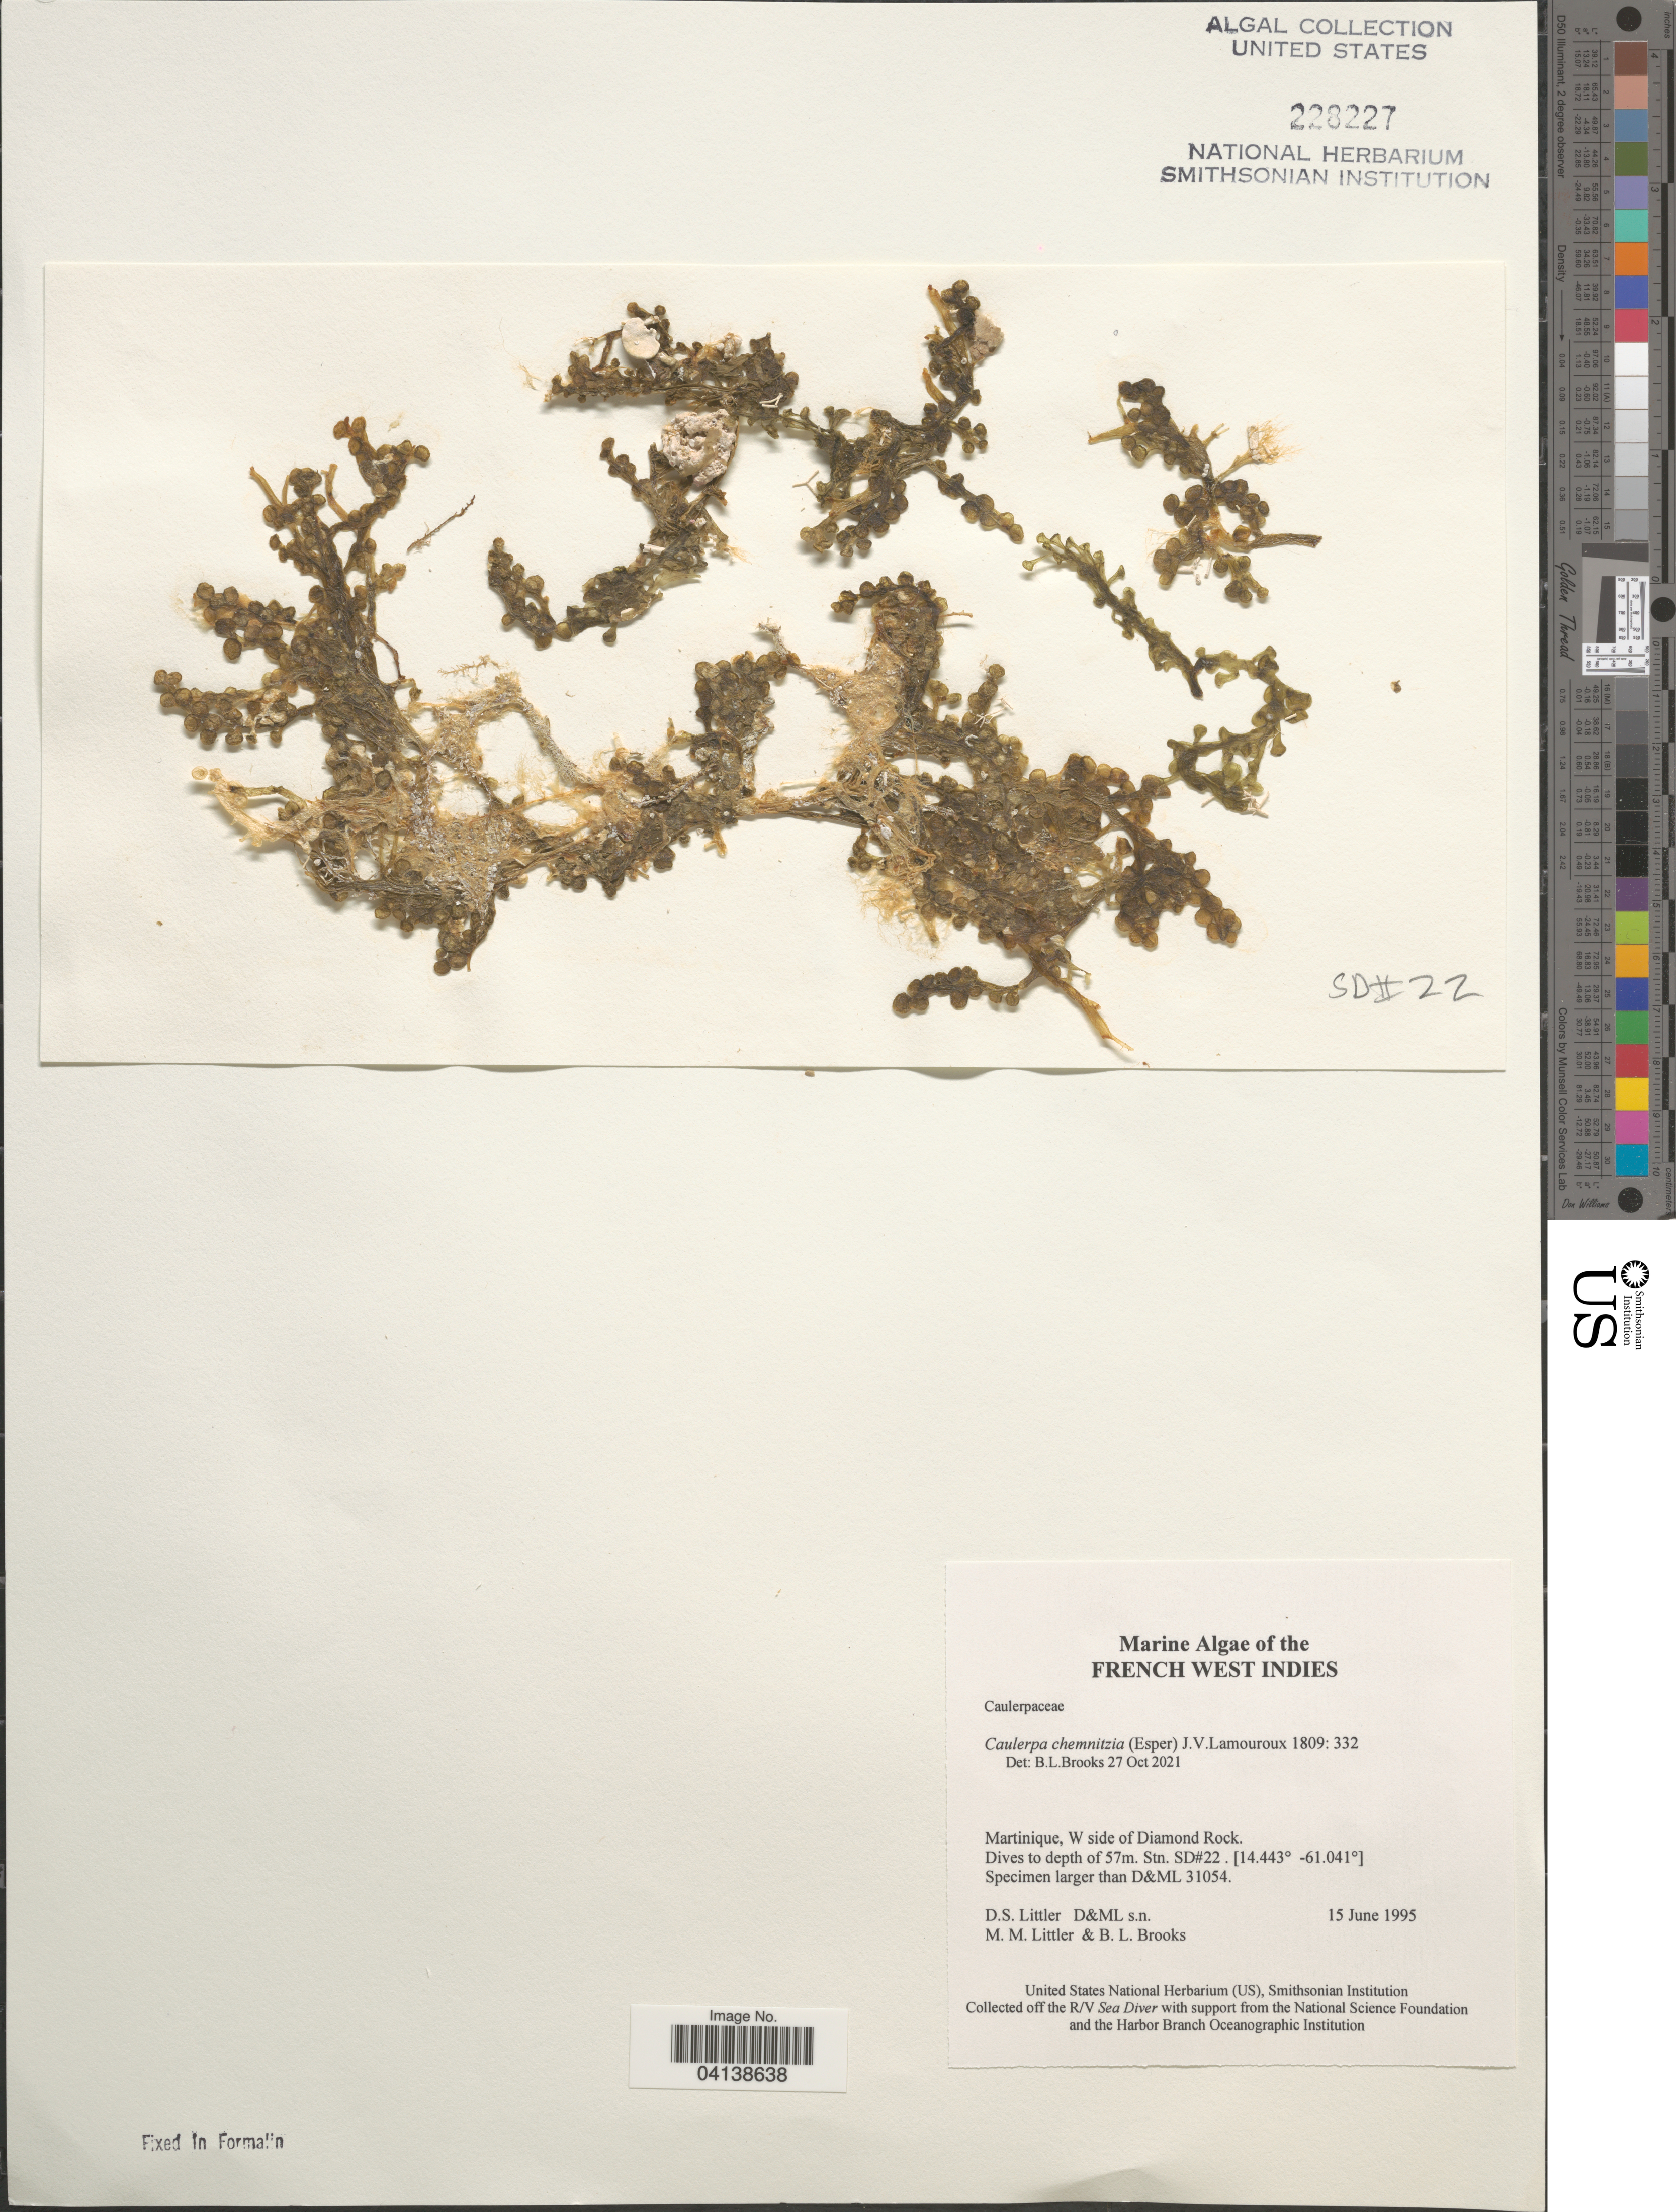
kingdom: Plantae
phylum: Chlorophyta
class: Ulvophyceae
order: Bryopsidales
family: Caulerpaceae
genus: Caulerpa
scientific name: Caulerpa chemnitzia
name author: (Esper) J.V.Lamouroux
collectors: D. S. Littler & B. Brooks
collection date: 1995-06-15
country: Martinique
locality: French West Indies. W side of Diamond Rock. Stn. SD#22.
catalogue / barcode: US 228227